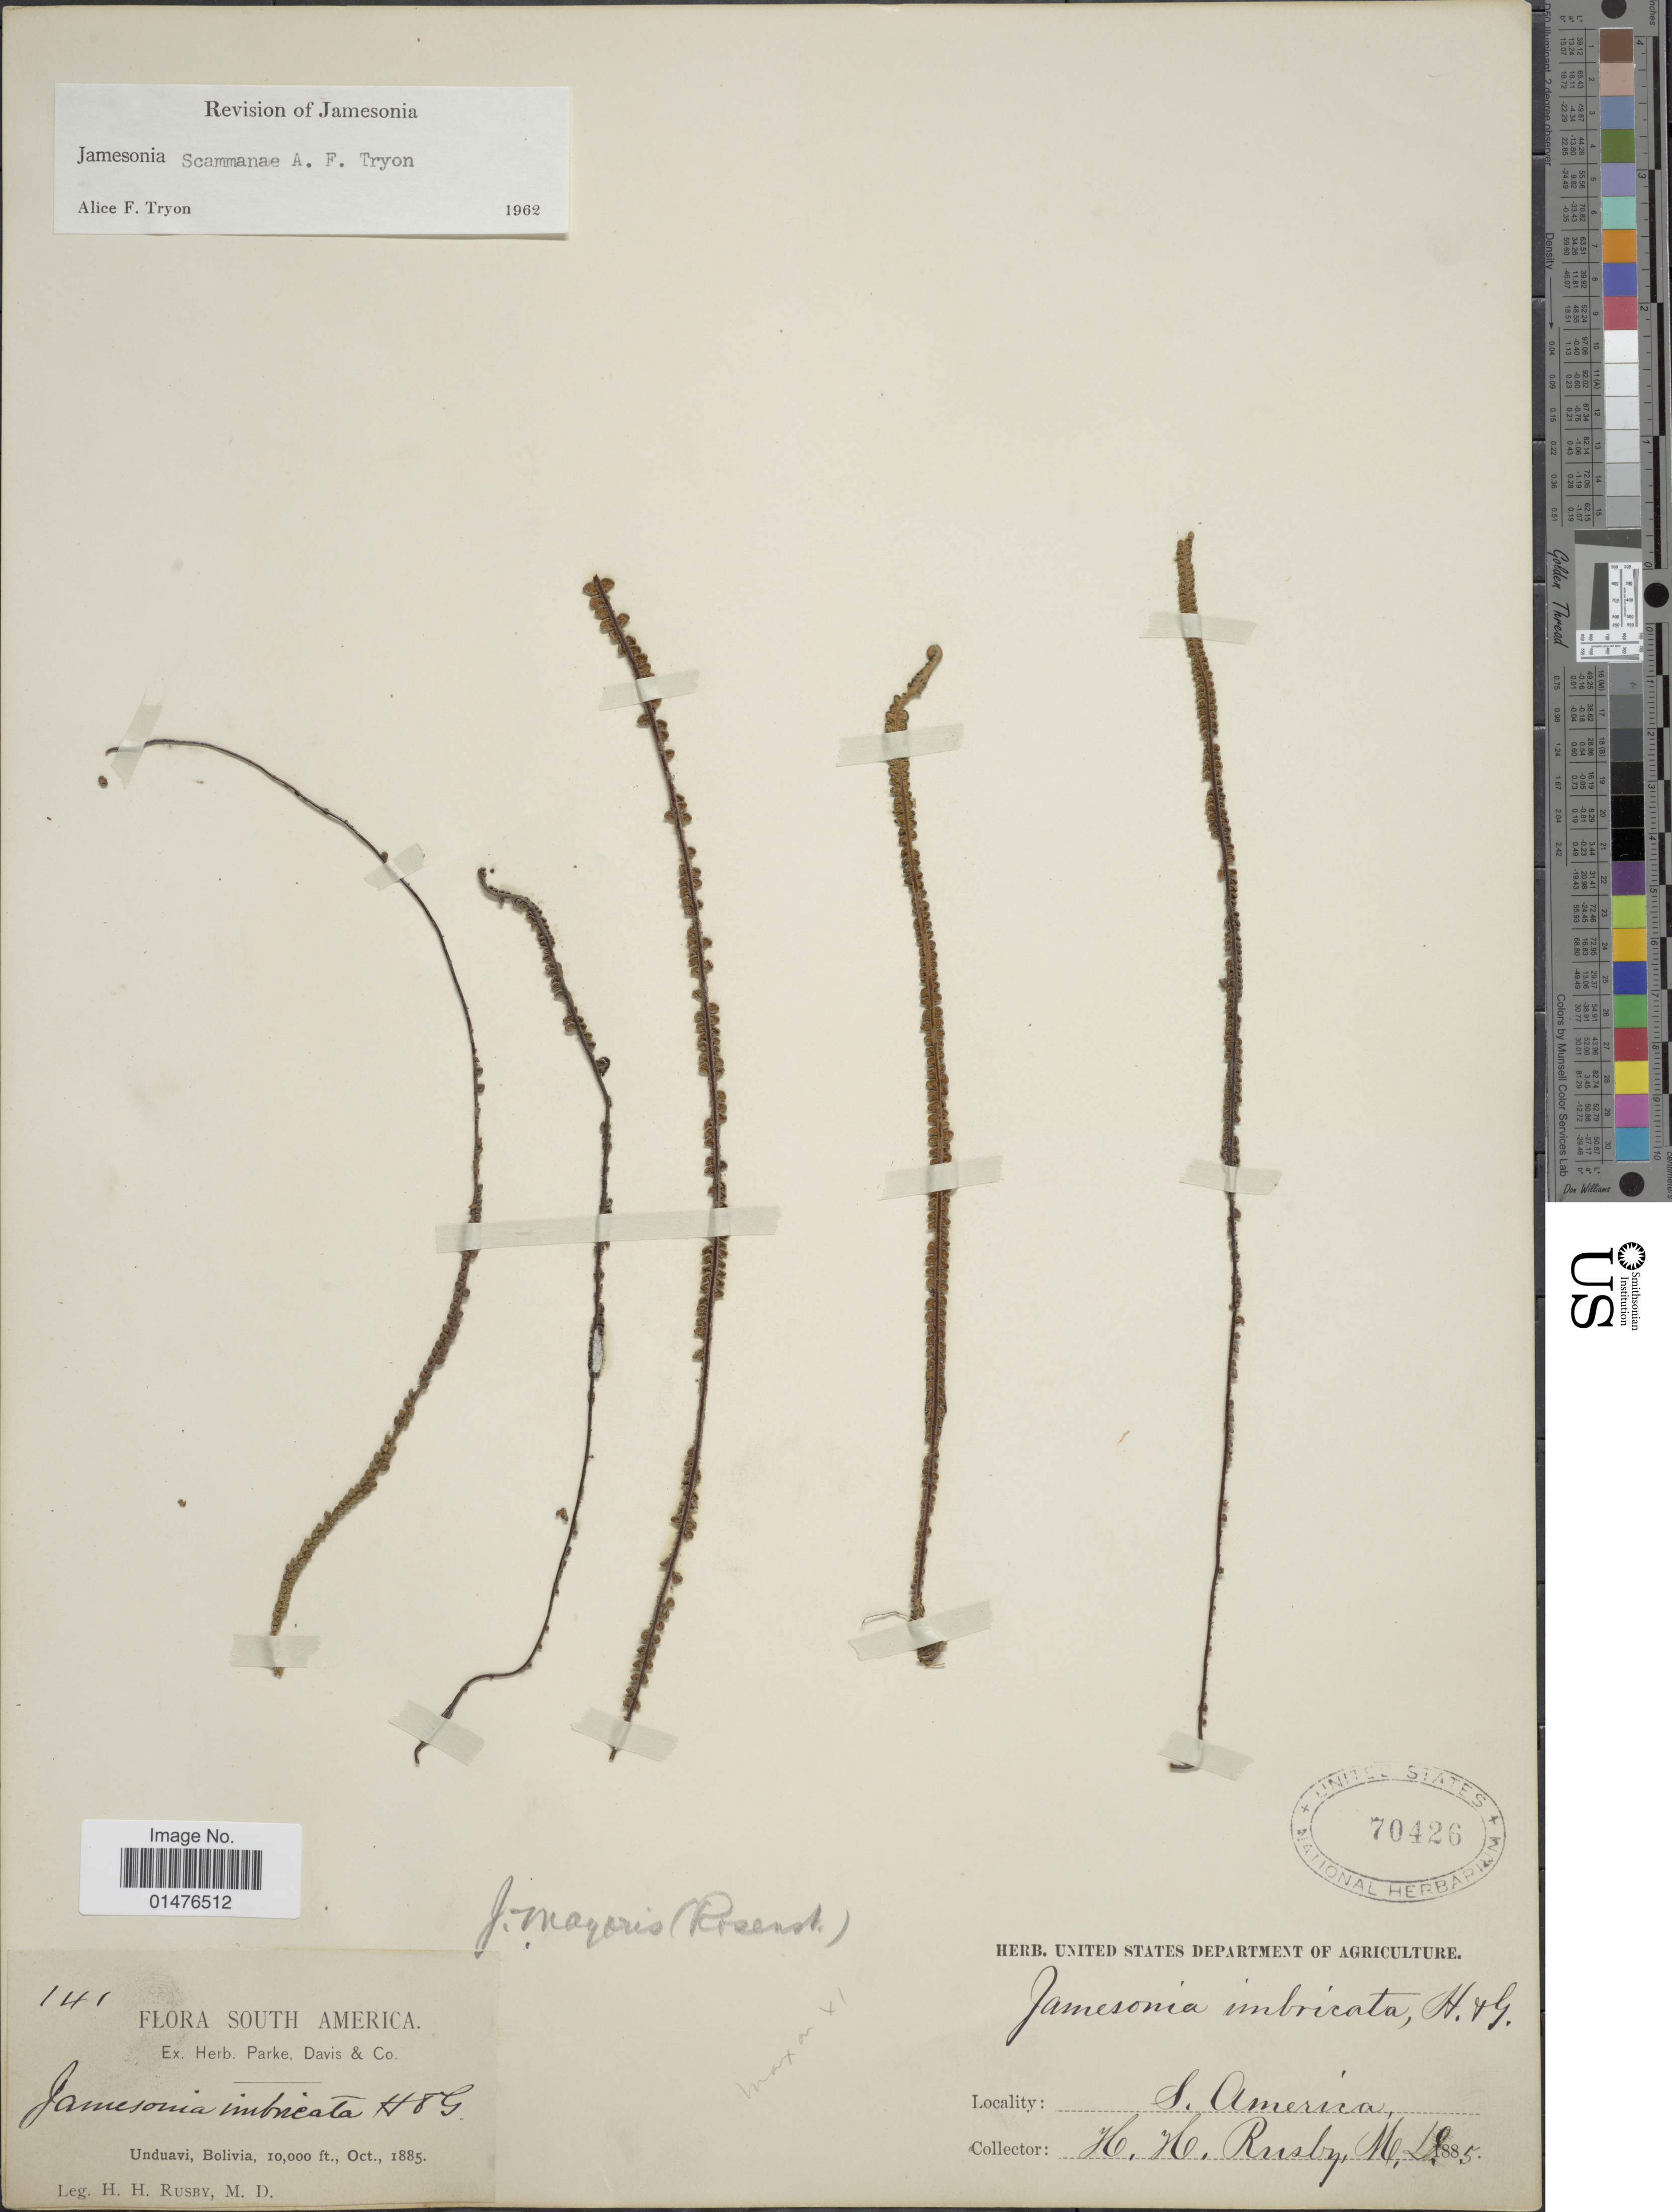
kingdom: Plantae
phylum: Tracheophyta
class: Polypodiopsida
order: Polypodiales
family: Pteridaceae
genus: Jamesonia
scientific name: Jamesonia scammanae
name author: A.F. Tryon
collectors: H. H. Rusby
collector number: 141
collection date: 1885-10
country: Bolivia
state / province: La Paz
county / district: Nor Yungas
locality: Unduavi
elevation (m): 3048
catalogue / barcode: US 70426